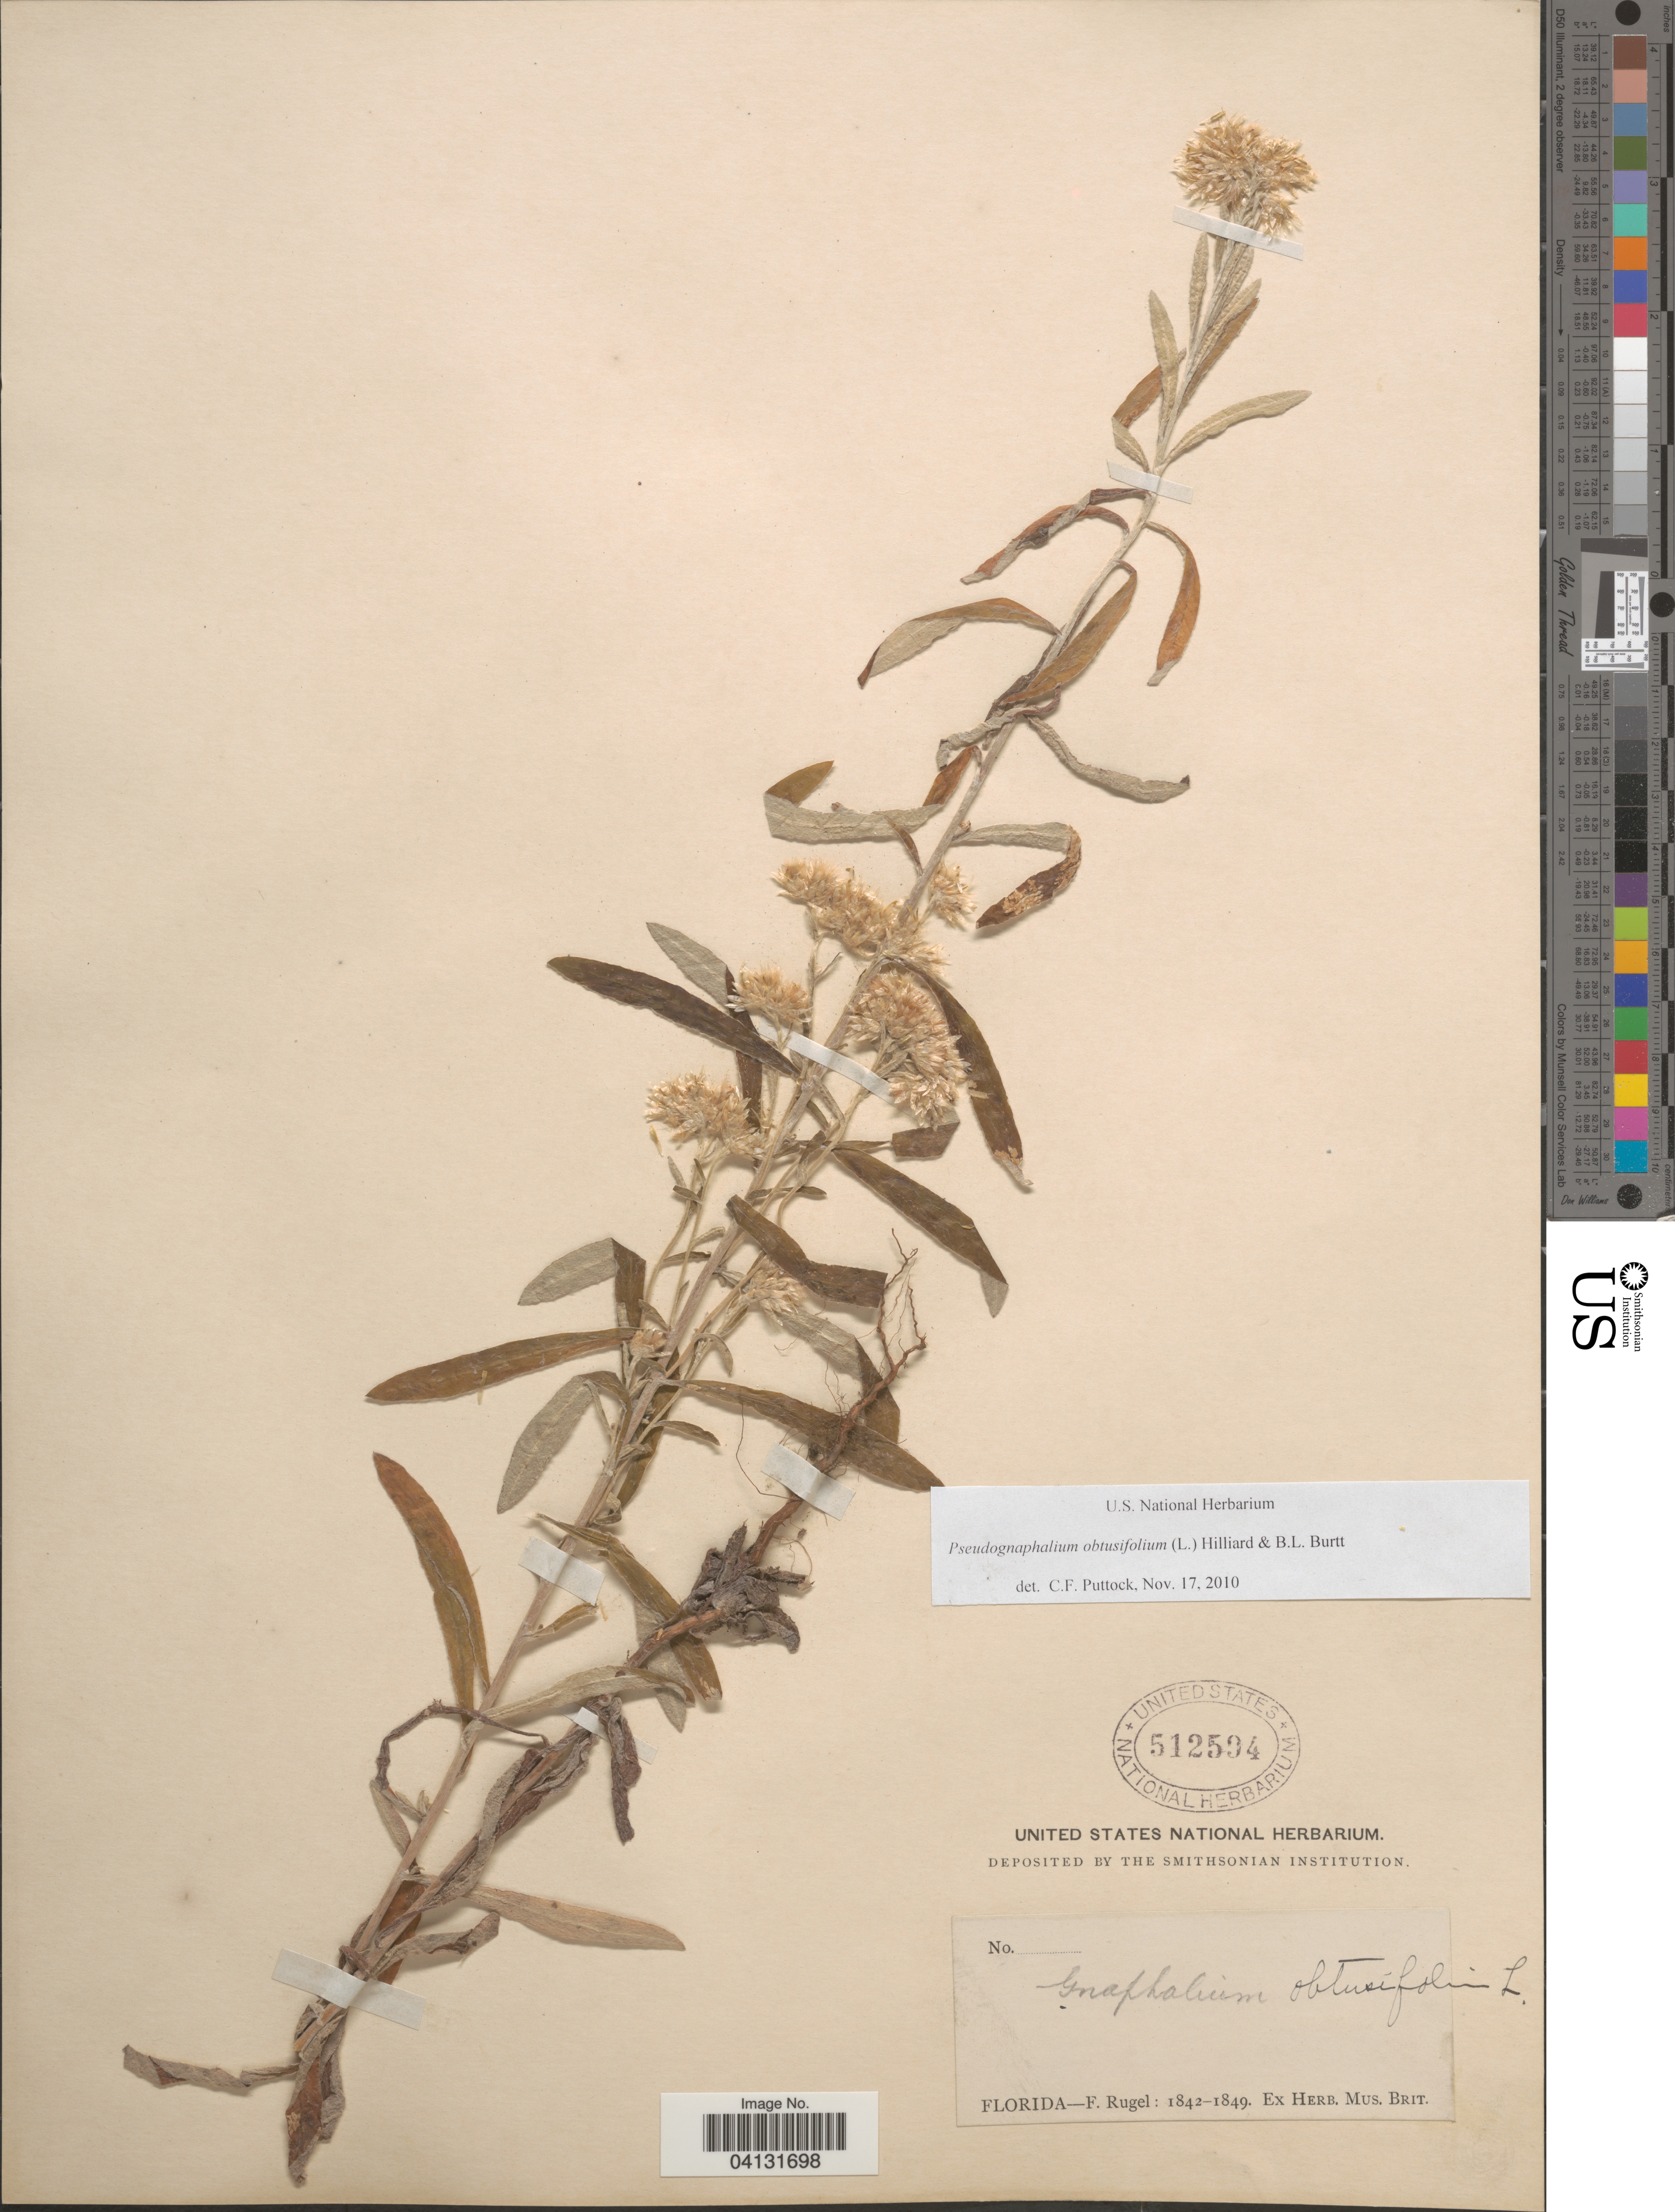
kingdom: Plantae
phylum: Tracheophyta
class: Magnoliopsida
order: Asterales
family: Asteraceae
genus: Pseudognaphalium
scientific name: Pseudognaphalium obtusifolium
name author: (L.) Hilliard & B.L. Burtt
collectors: F. Rugel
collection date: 1842/1849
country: United States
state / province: Florida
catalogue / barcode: US 512594